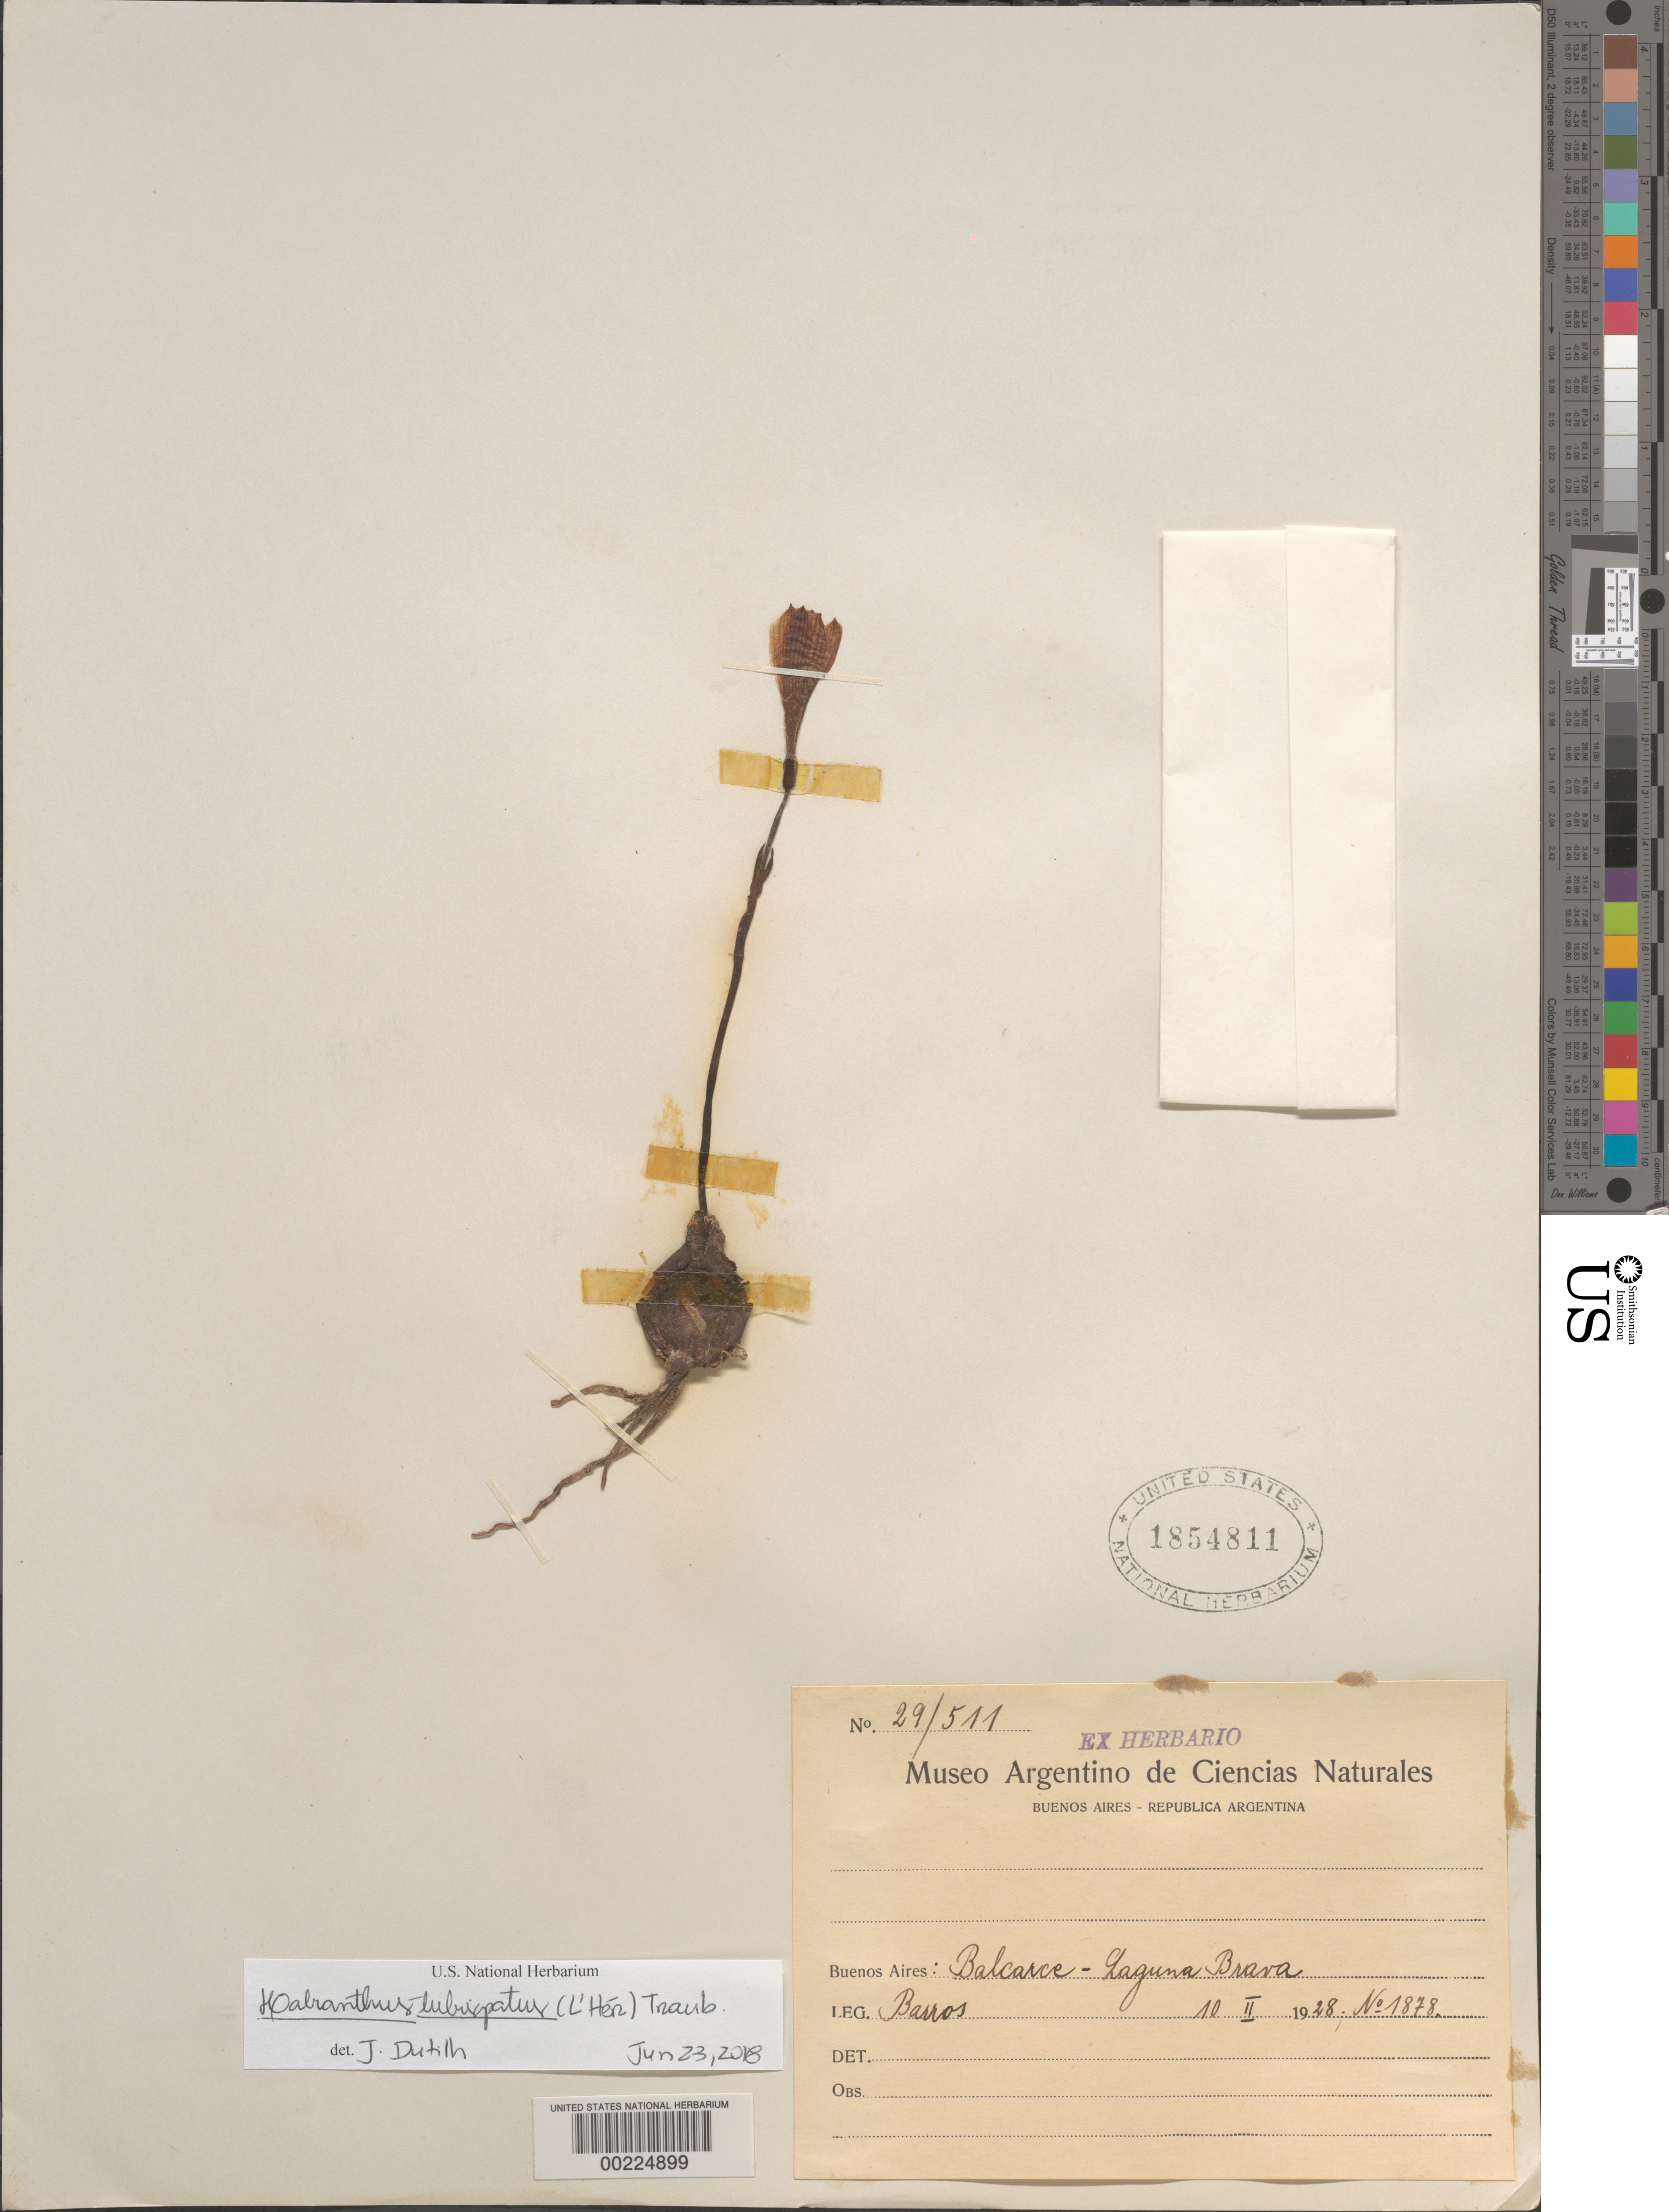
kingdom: Plantae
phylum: Tracheophyta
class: Liliopsida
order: Asparagales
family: Amaryllidaceae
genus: Habranthus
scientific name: Habranthus tubispathus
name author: (L'Hér.) Traub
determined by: Dutilh, Julie H. A.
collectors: M. Barros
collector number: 29 / 511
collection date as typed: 10 Feb 1928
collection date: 1928-02-10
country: Argentina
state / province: Buenos Aires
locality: Balcarce - Laguna Brava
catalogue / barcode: US 1854811